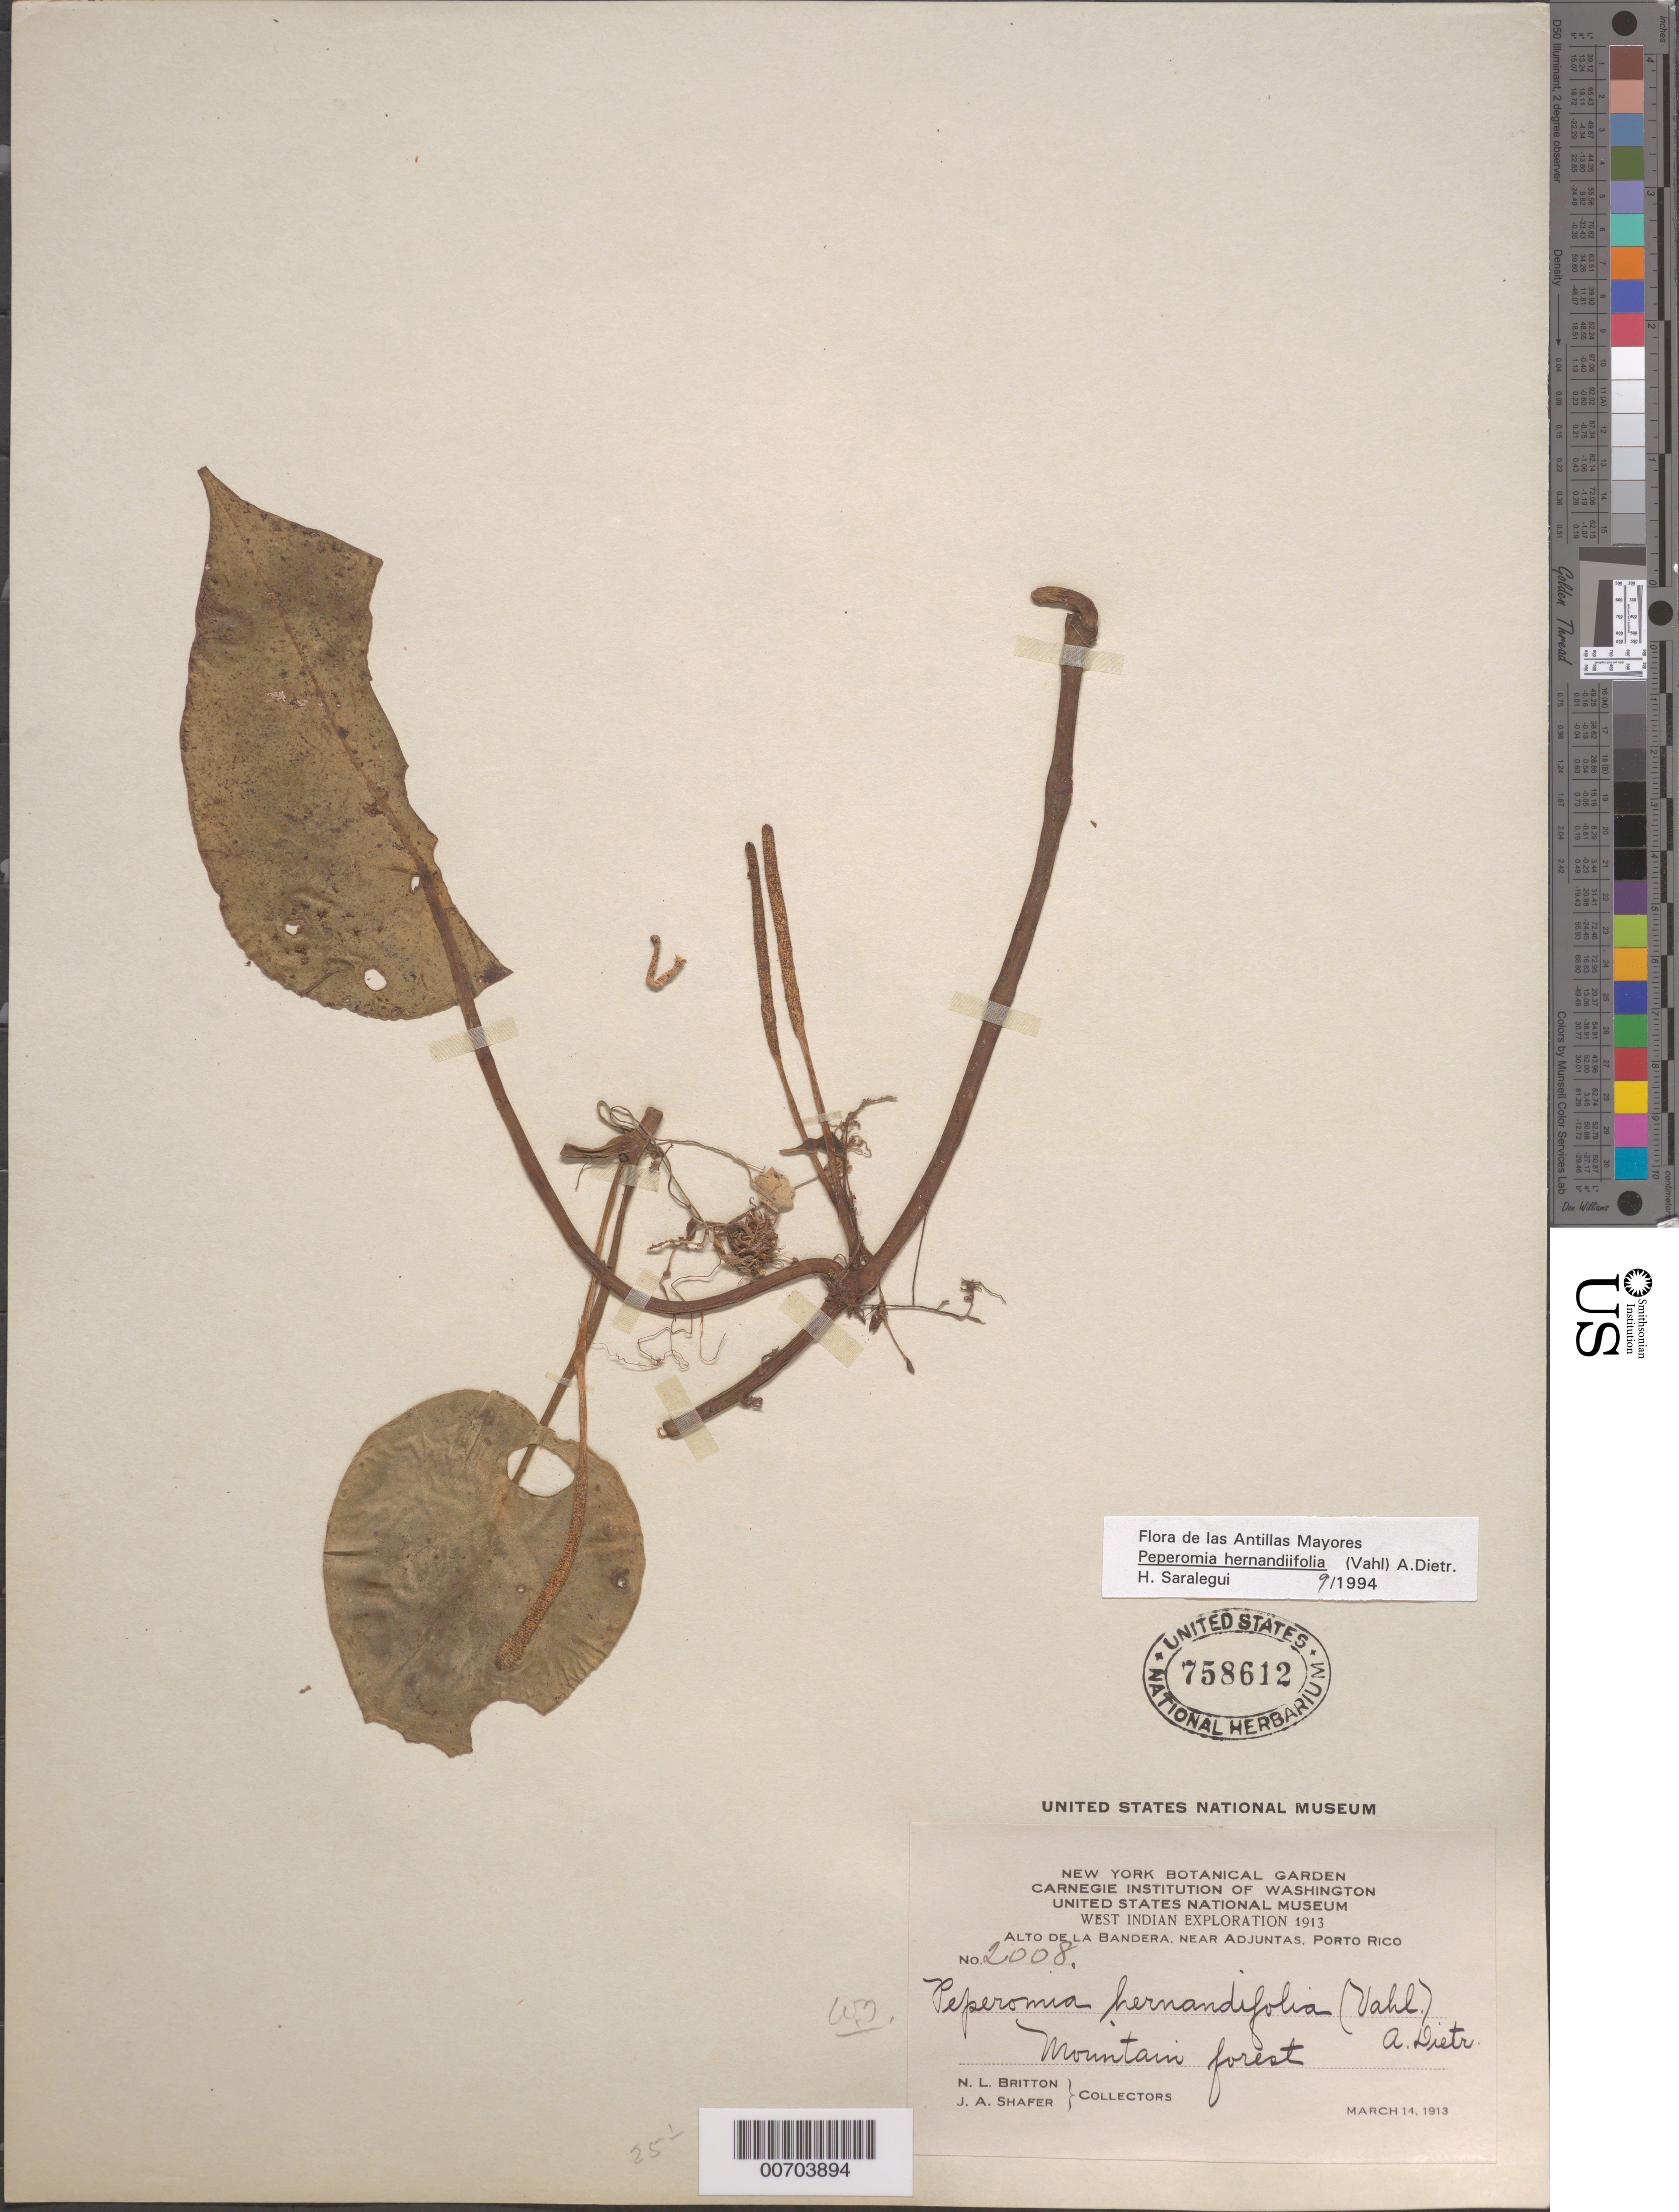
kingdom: Plantae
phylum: Tracheophyta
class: Magnoliopsida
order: Piperales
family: Piperaceae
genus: Peperomia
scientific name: Peperomia hernandiifolia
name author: (Vahl) A. Dietr.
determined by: Saralegui Boza, H.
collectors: N. Britton & J. A. Shafer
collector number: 2008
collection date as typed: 14 Mar 1913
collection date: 1913-03-14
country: Puerto Rico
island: Greater Antilles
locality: Alto de la Bandera, Adjuntas, vic of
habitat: Mountain forest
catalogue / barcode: US 758612